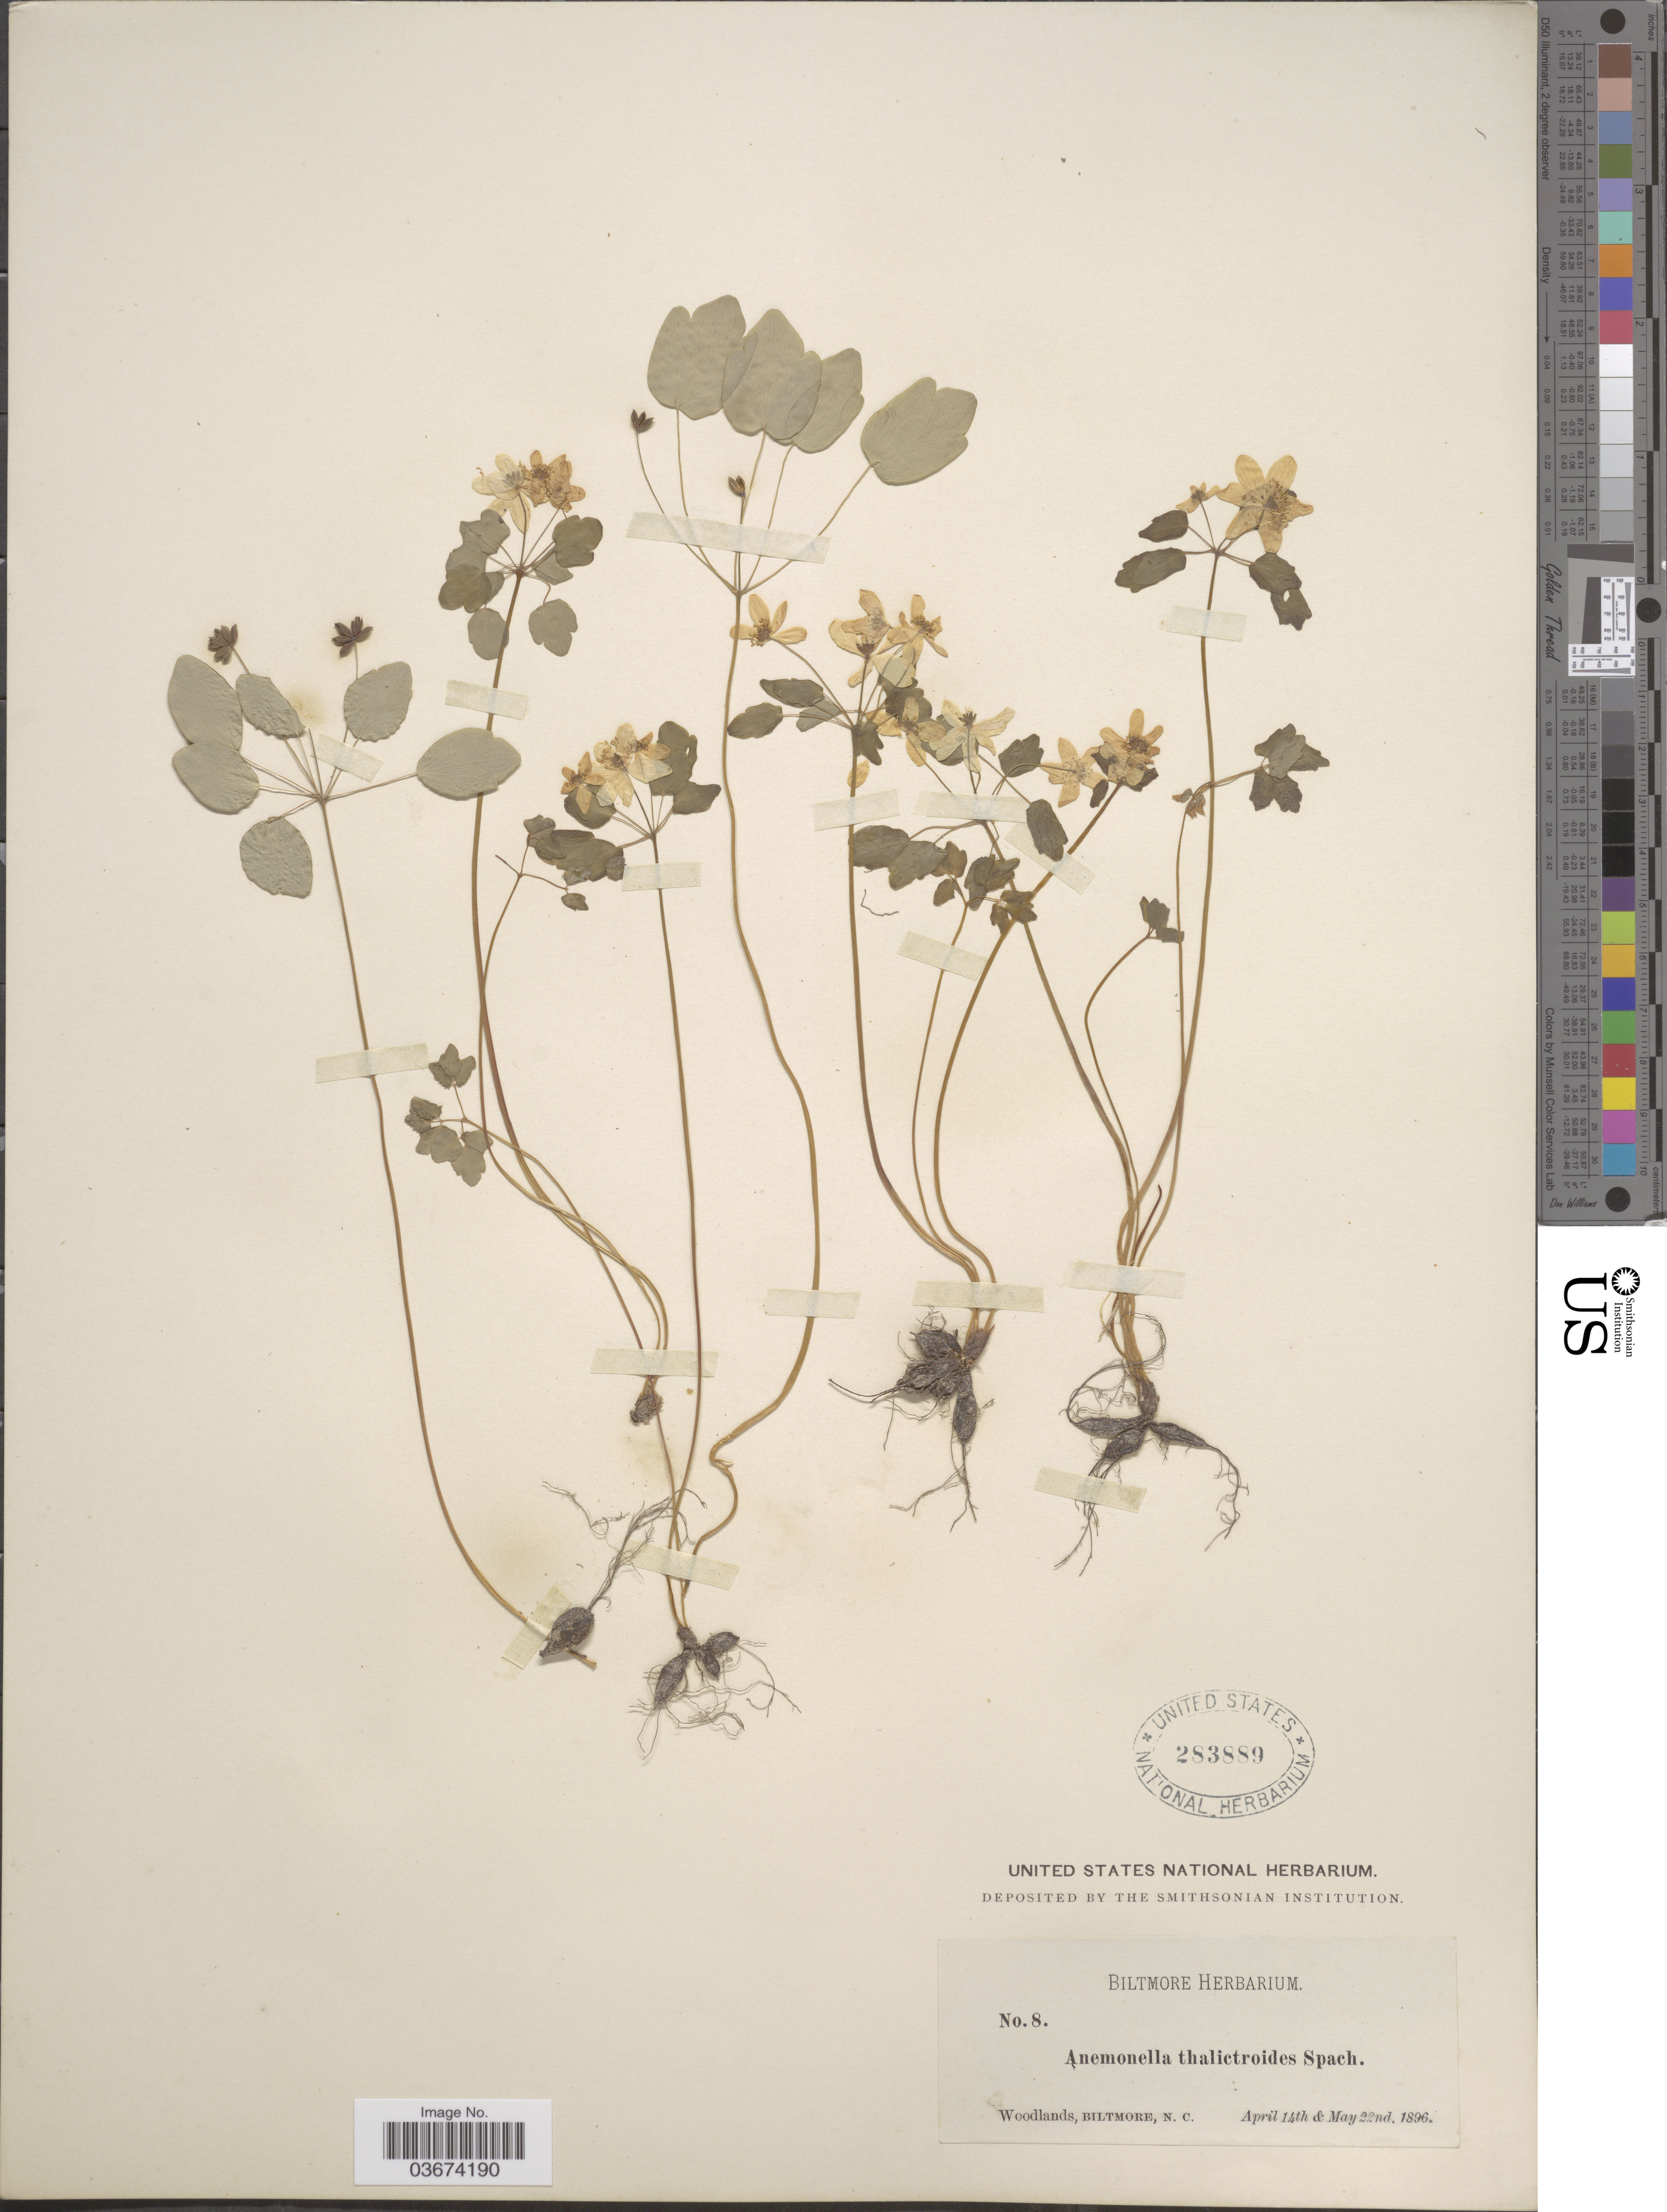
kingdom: Plantae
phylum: Tracheophyta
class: Magnoliopsida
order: Ranunculales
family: Ranunculaceae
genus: Thalictrum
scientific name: Thalictrum thalictroides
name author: (L.) A.J. Eames & B. Boivin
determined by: Strong, M. T., (US), Smithsonian Institution - National Museum of Natural History (UNITED STATES)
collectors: ex herb. Biltmore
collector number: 8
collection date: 1896-04-14/1896-05-22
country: United States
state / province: North Carolina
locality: Woodlands, Biltmore.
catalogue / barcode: US 283889